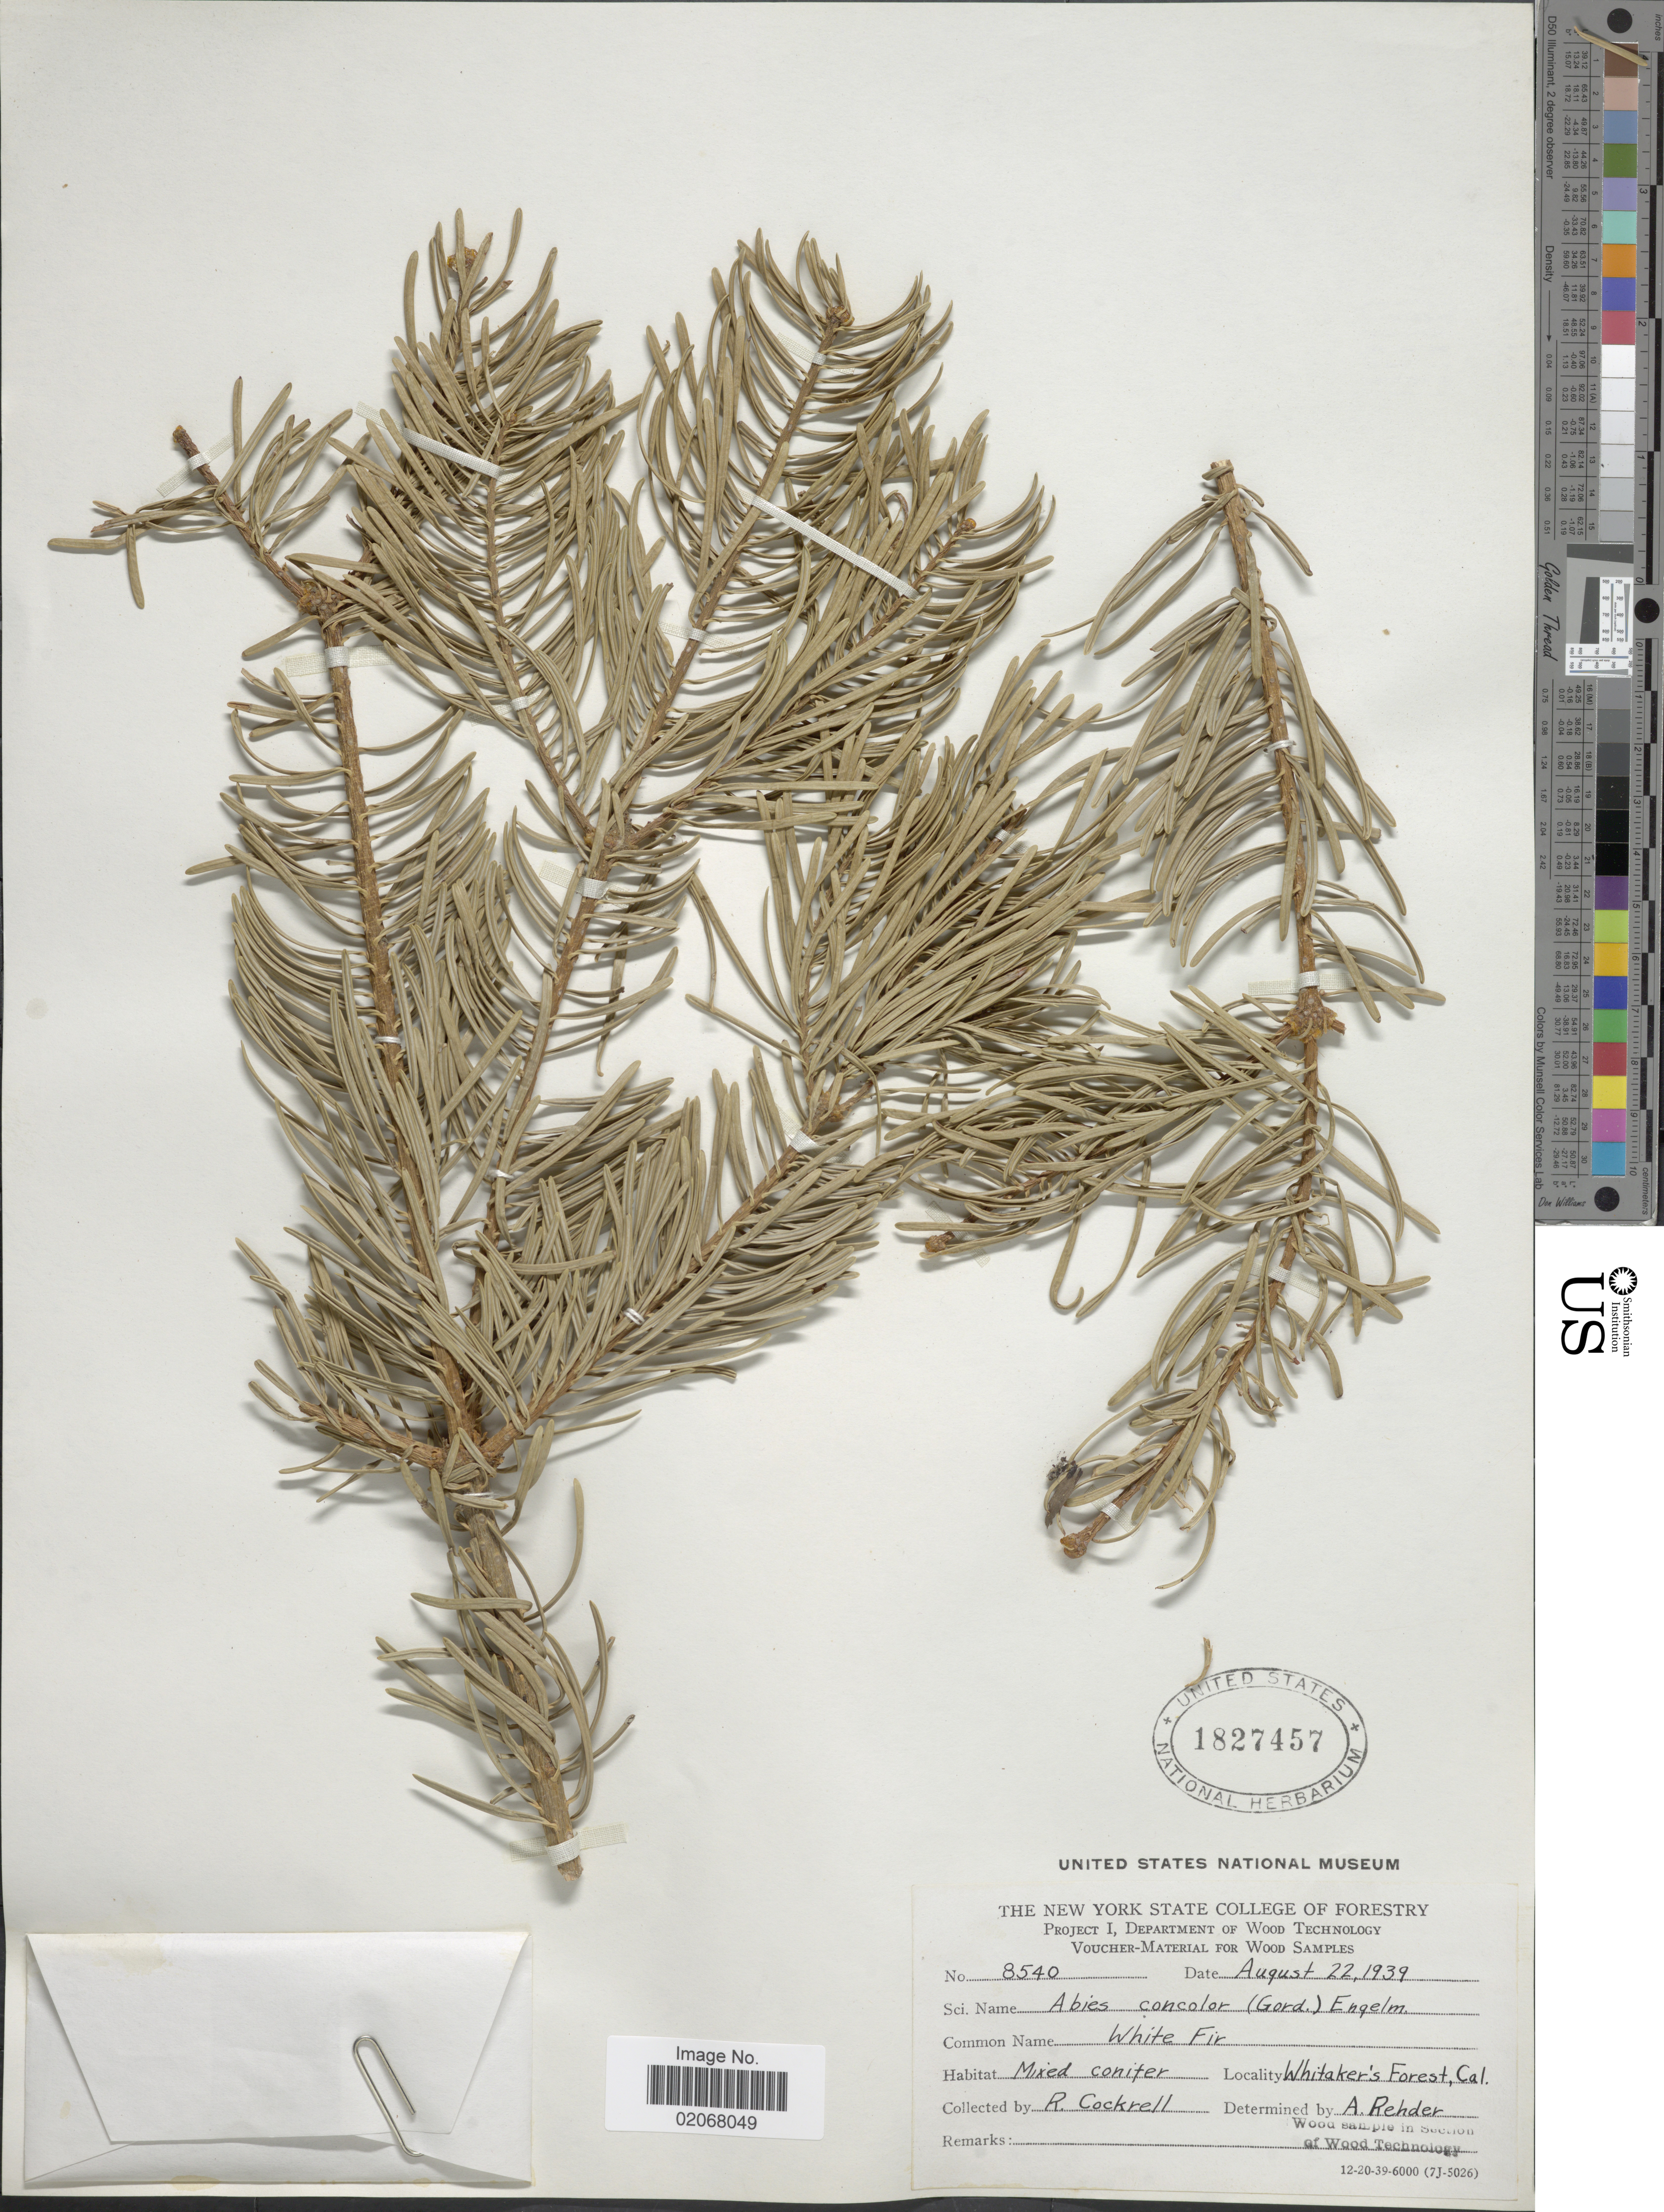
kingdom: Plantae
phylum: Tracheophyta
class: Pinopsida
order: Pinales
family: Pinaceae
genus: Abies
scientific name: Abies concolor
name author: (Gordon & Glend.) Lindl. ex Hildebr.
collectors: R. Cockrell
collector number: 8540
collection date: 1939-08-22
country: United States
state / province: California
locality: Whitaker's Forest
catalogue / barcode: US 1827457